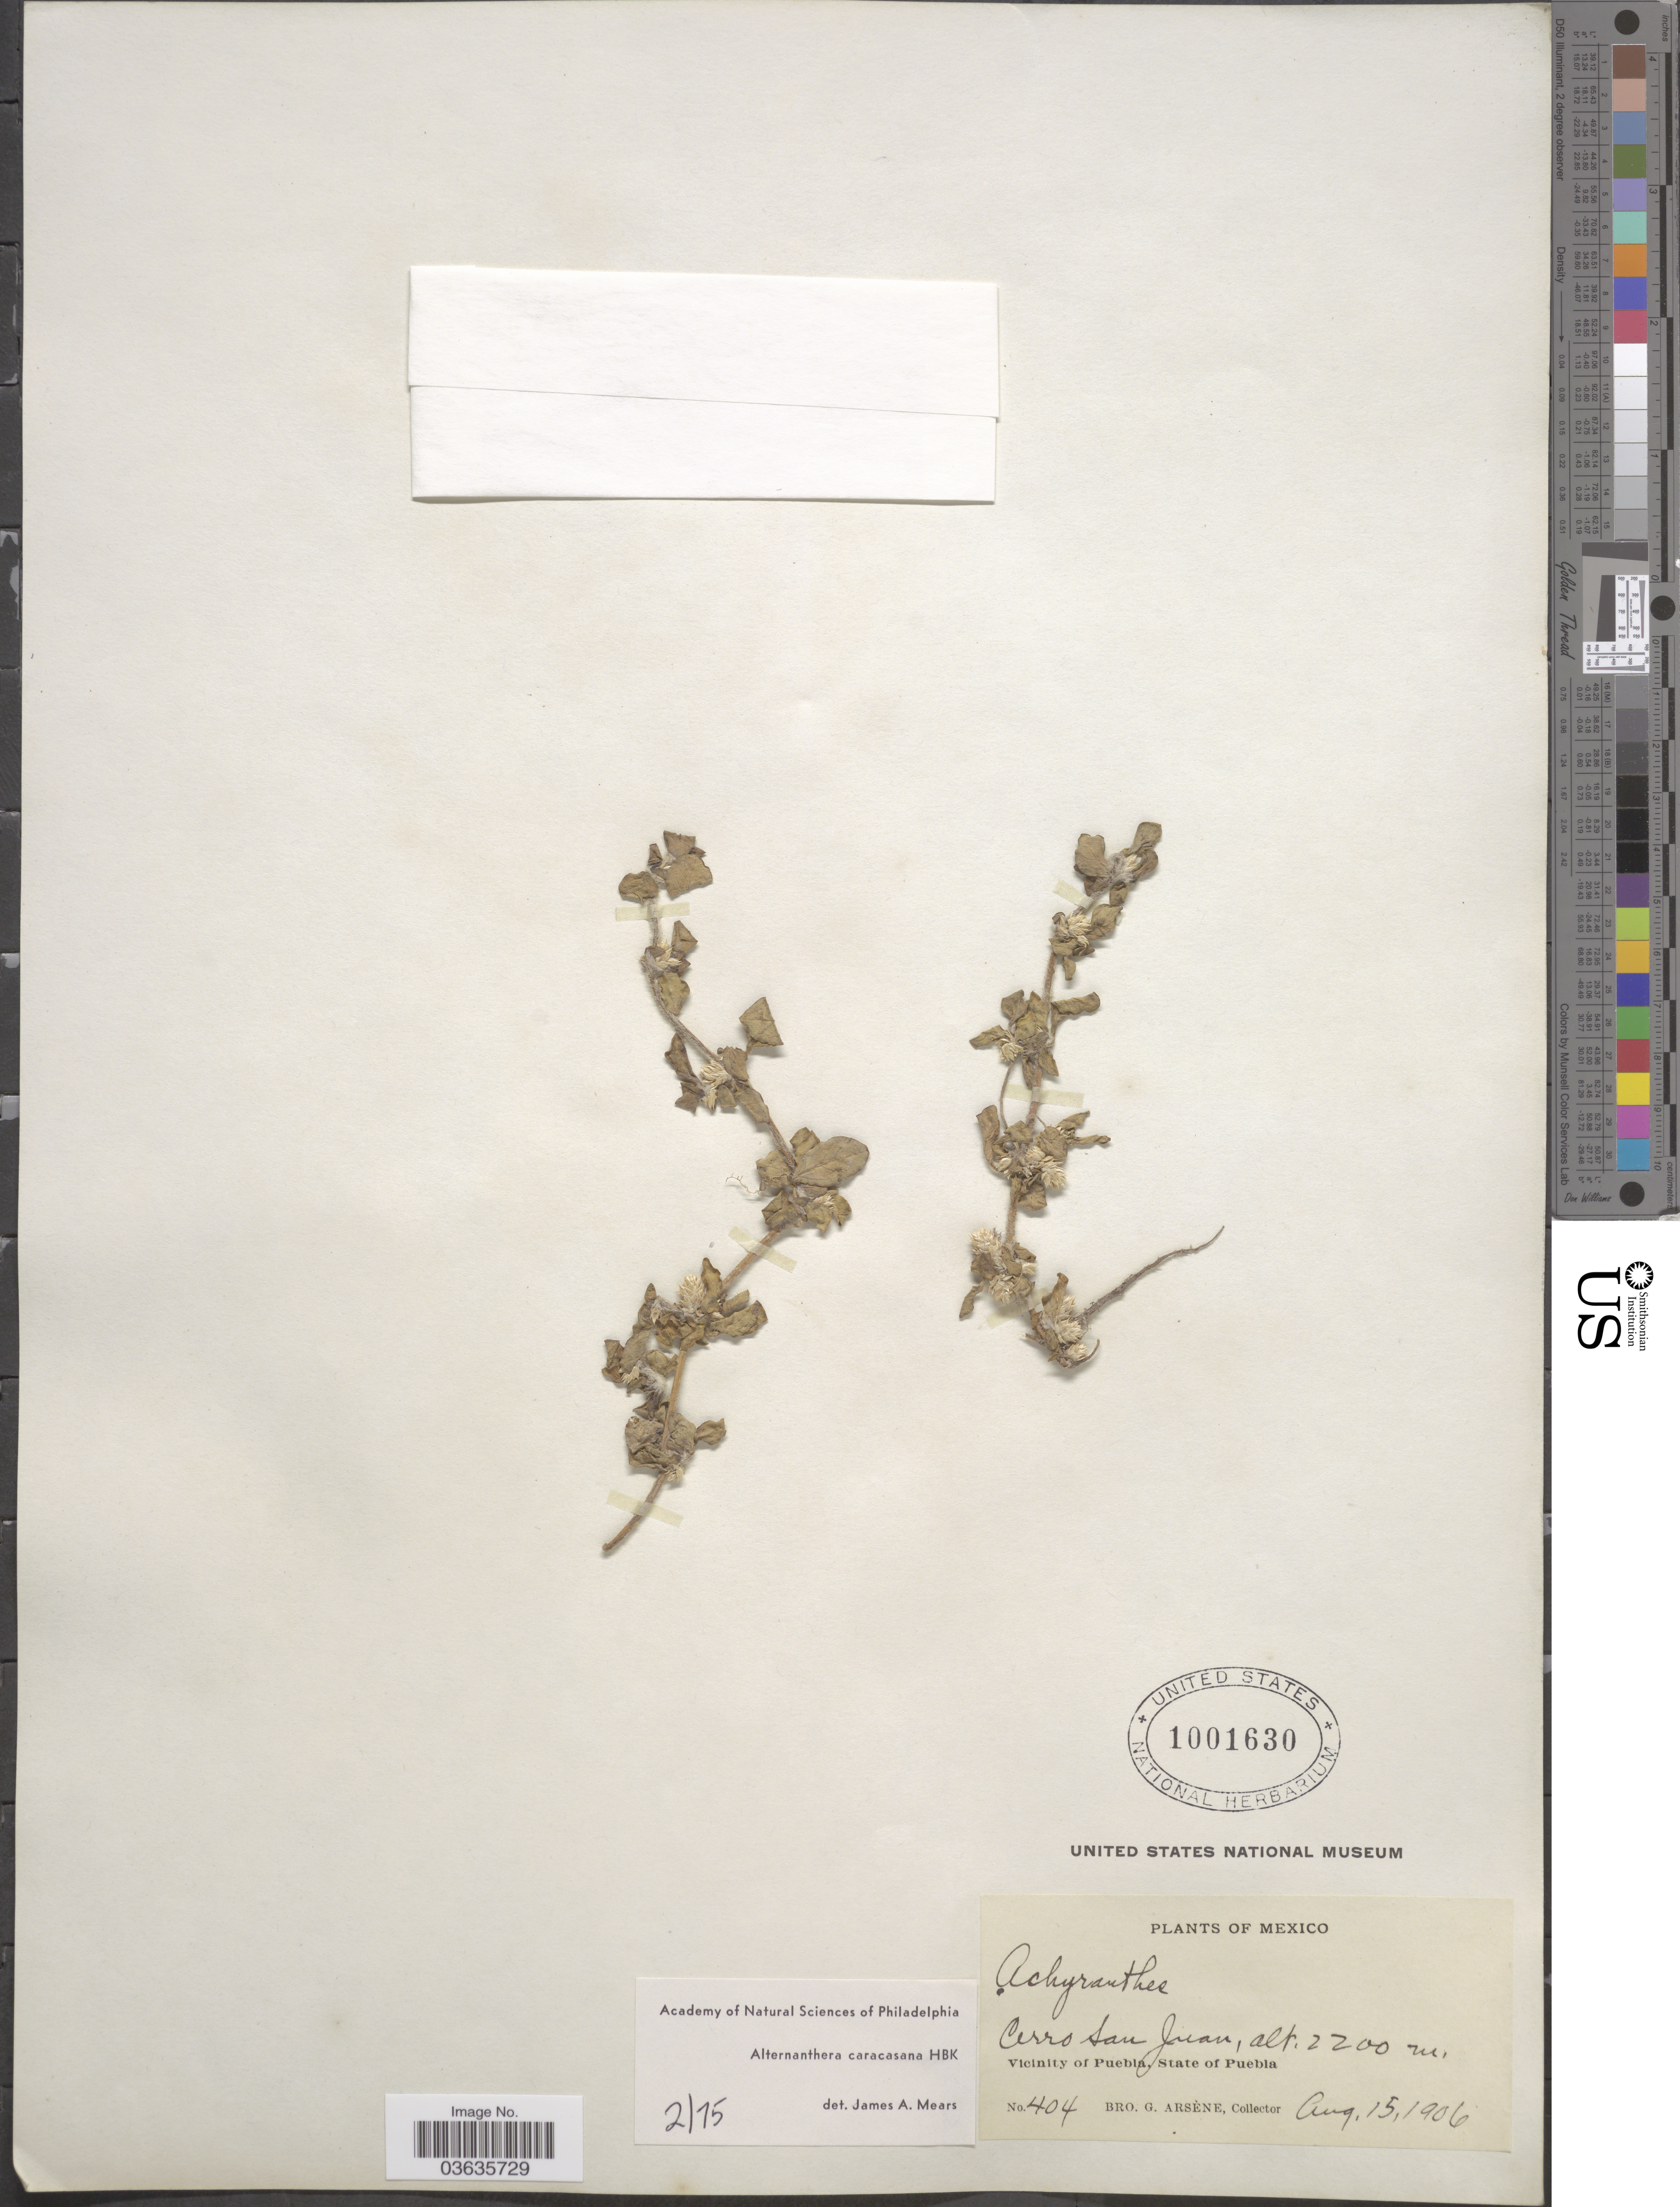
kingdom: Plantae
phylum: Tracheophyta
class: Magnoliopsida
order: Caryophyllales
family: Amaranthaceae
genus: Alternanthera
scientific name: Alternanthera caracasana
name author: Kunth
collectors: Bro. G. Arsène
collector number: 404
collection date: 1906-08-15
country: Mexico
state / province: Puebla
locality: Cerro San Juan. Vicinity of Puebla.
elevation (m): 2200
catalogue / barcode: US 1001630